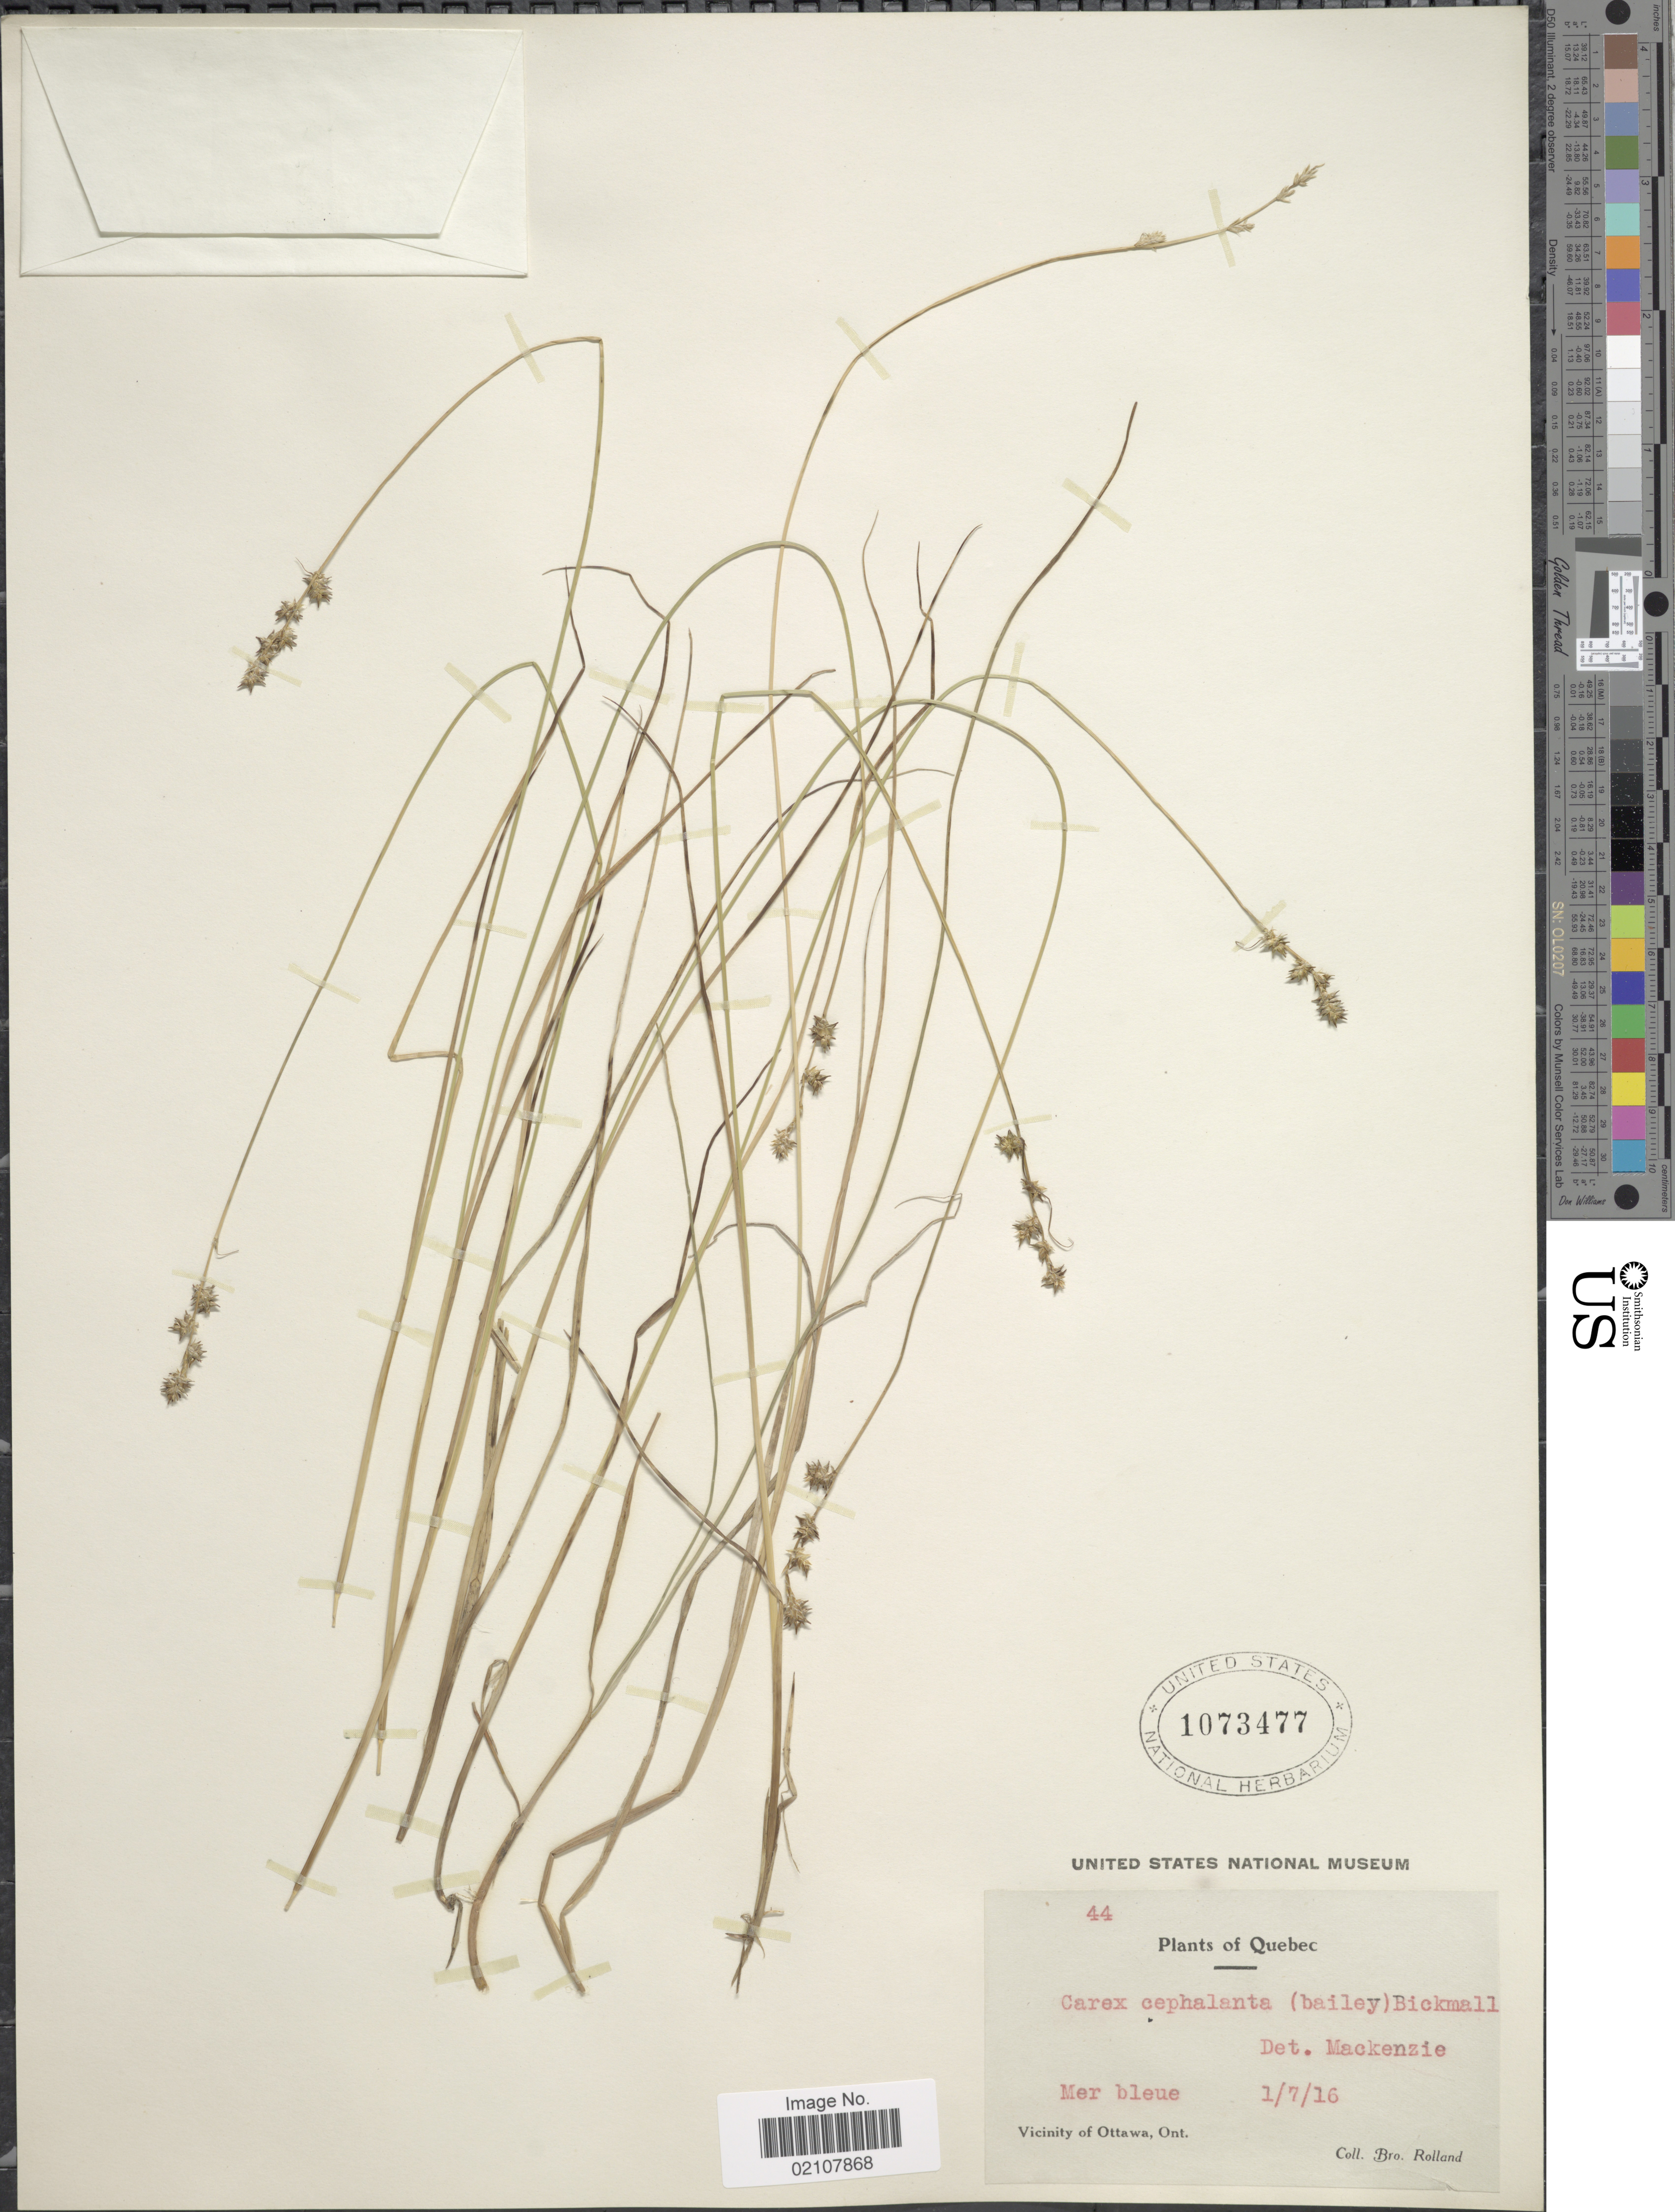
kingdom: Plantae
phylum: Tracheophyta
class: Liliopsida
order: Poales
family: Cyperaceae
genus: Carex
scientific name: Carex echinata subsp. echinata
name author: Murray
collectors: B. Rolland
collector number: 44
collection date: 1916-01-07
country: Canada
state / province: Quebec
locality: Mer bleue, Vicinity of Ottawa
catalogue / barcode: US 1073477